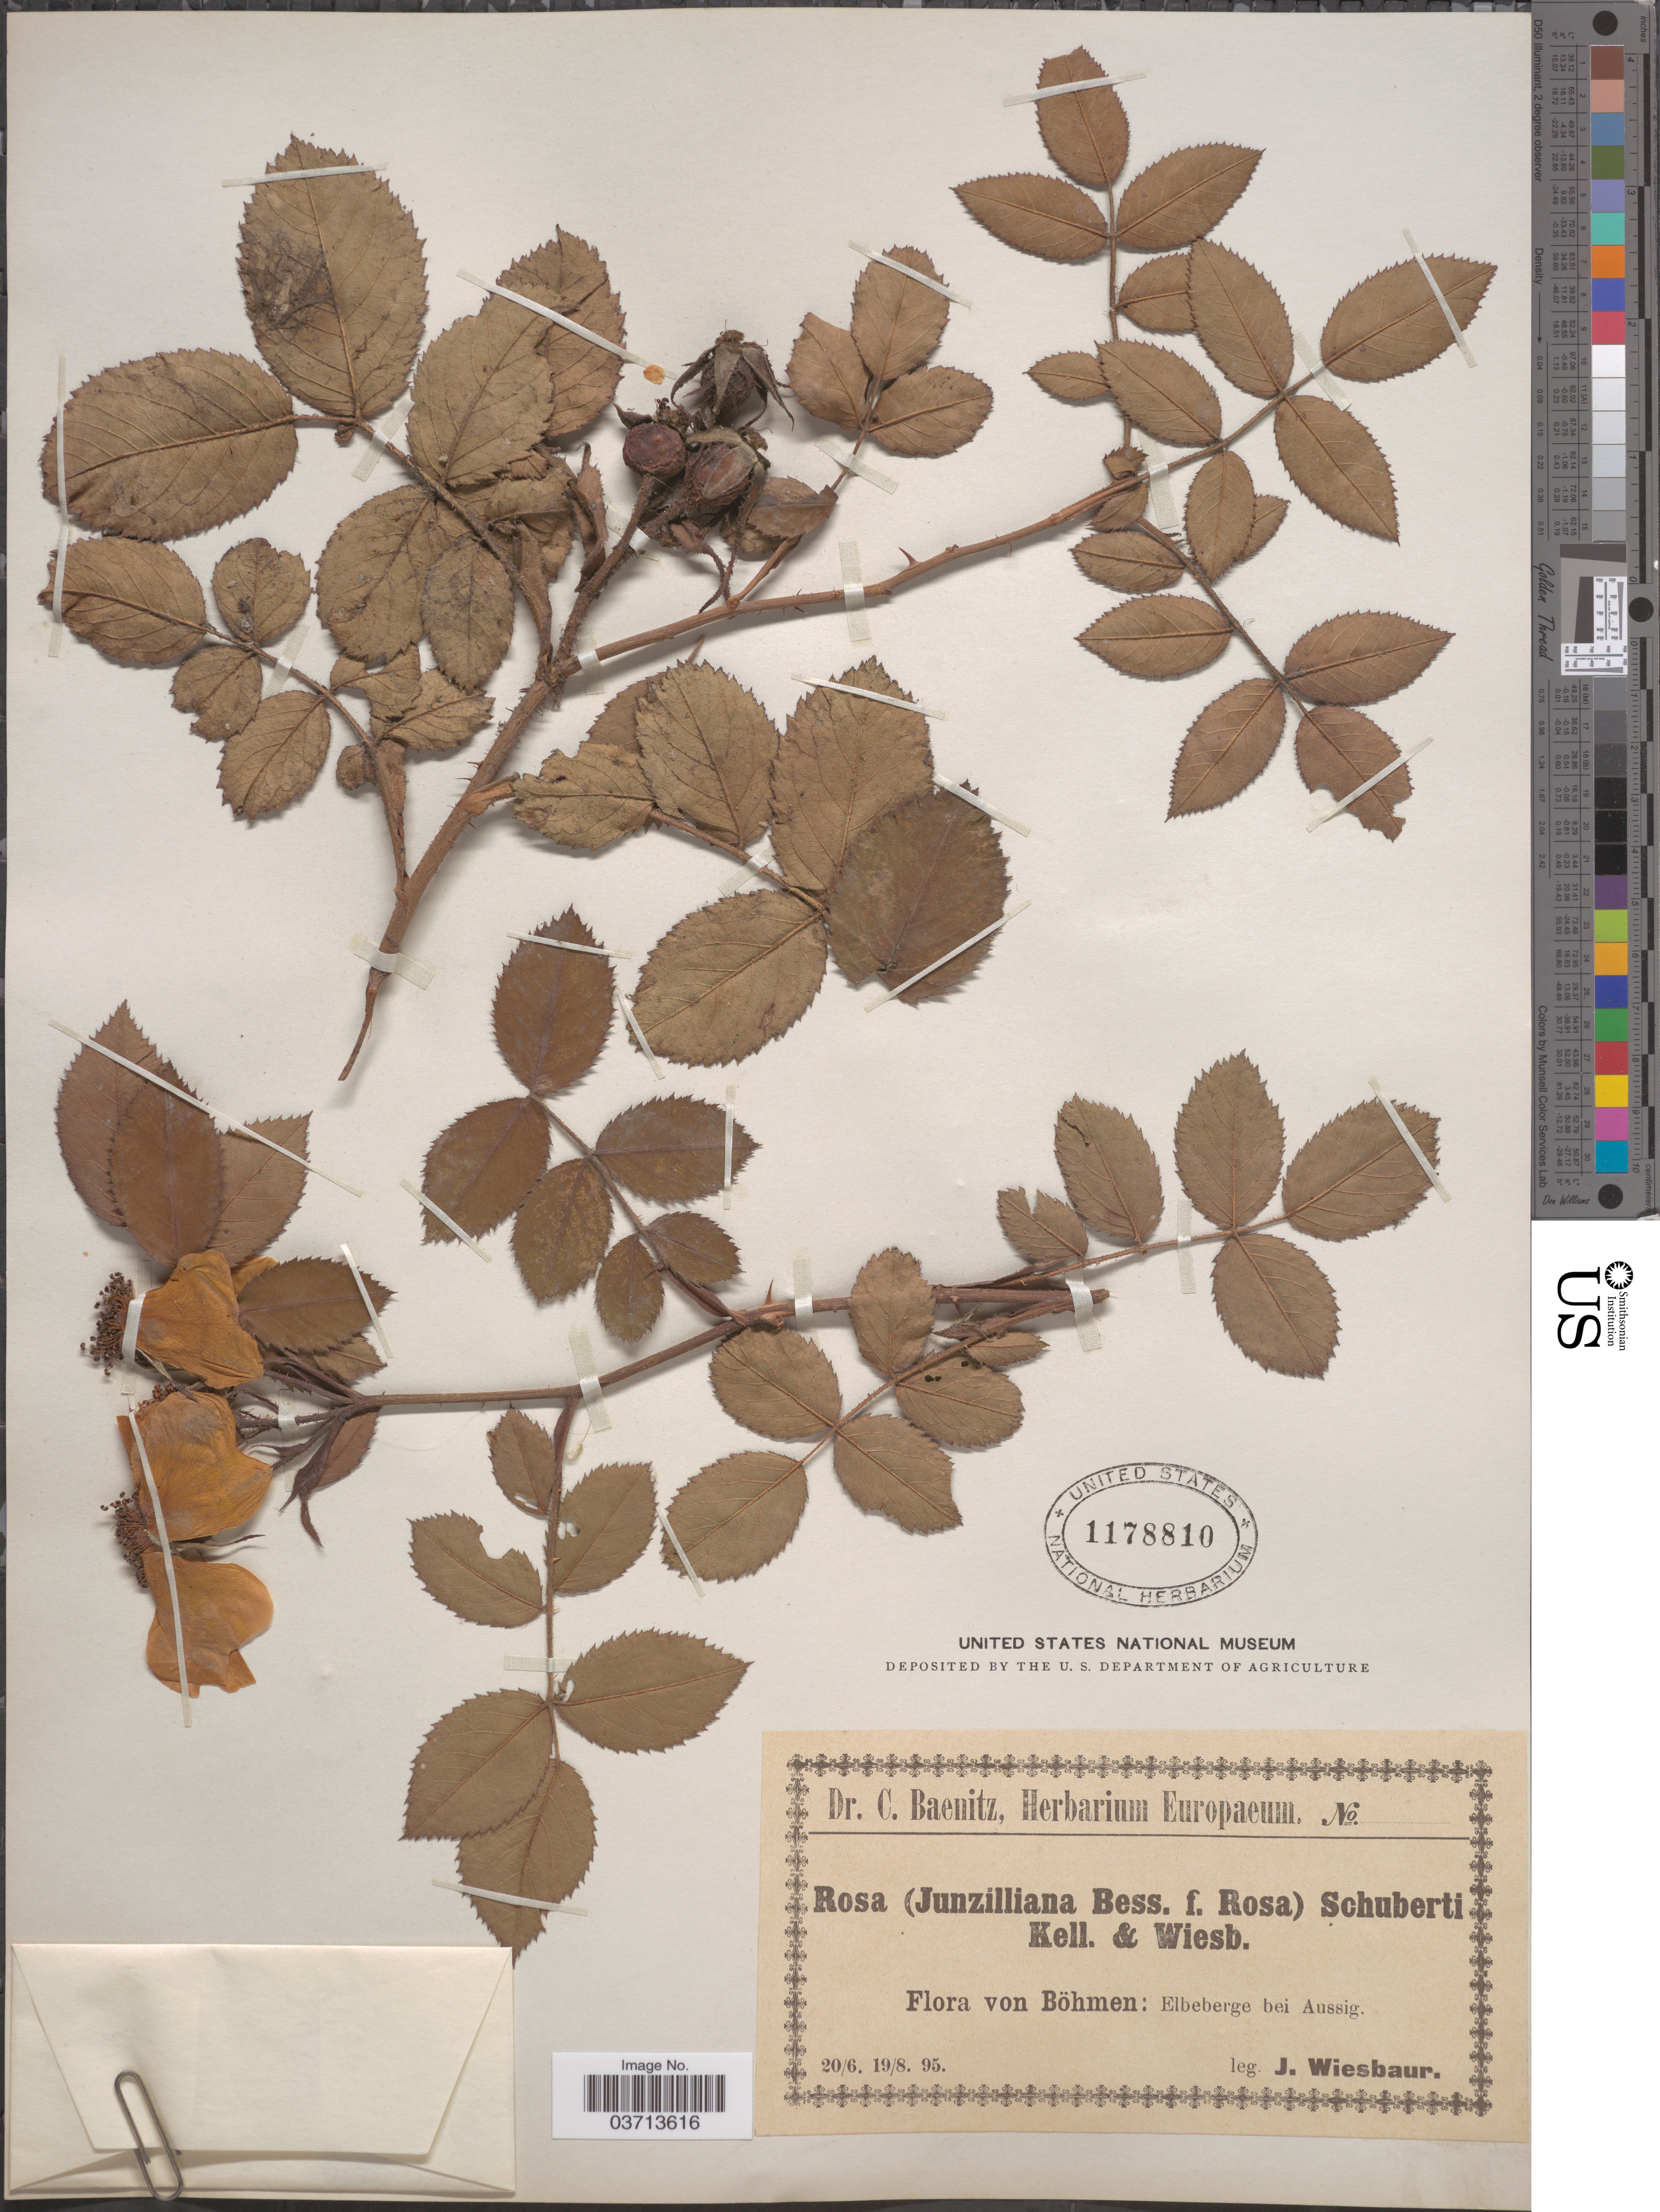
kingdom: Plantae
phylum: Tracheophyta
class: Magnoliopsida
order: Rosales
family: Rosaceae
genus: Rosa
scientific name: Rosa schubertii Kell. & Wiesb. ined.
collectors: J. Wiesbaur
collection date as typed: Transcribed d/m/y: 20/6/95 to 19/8/95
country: Czechia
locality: Böhmen: elbeberge bei Aussig.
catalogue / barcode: US 1178810